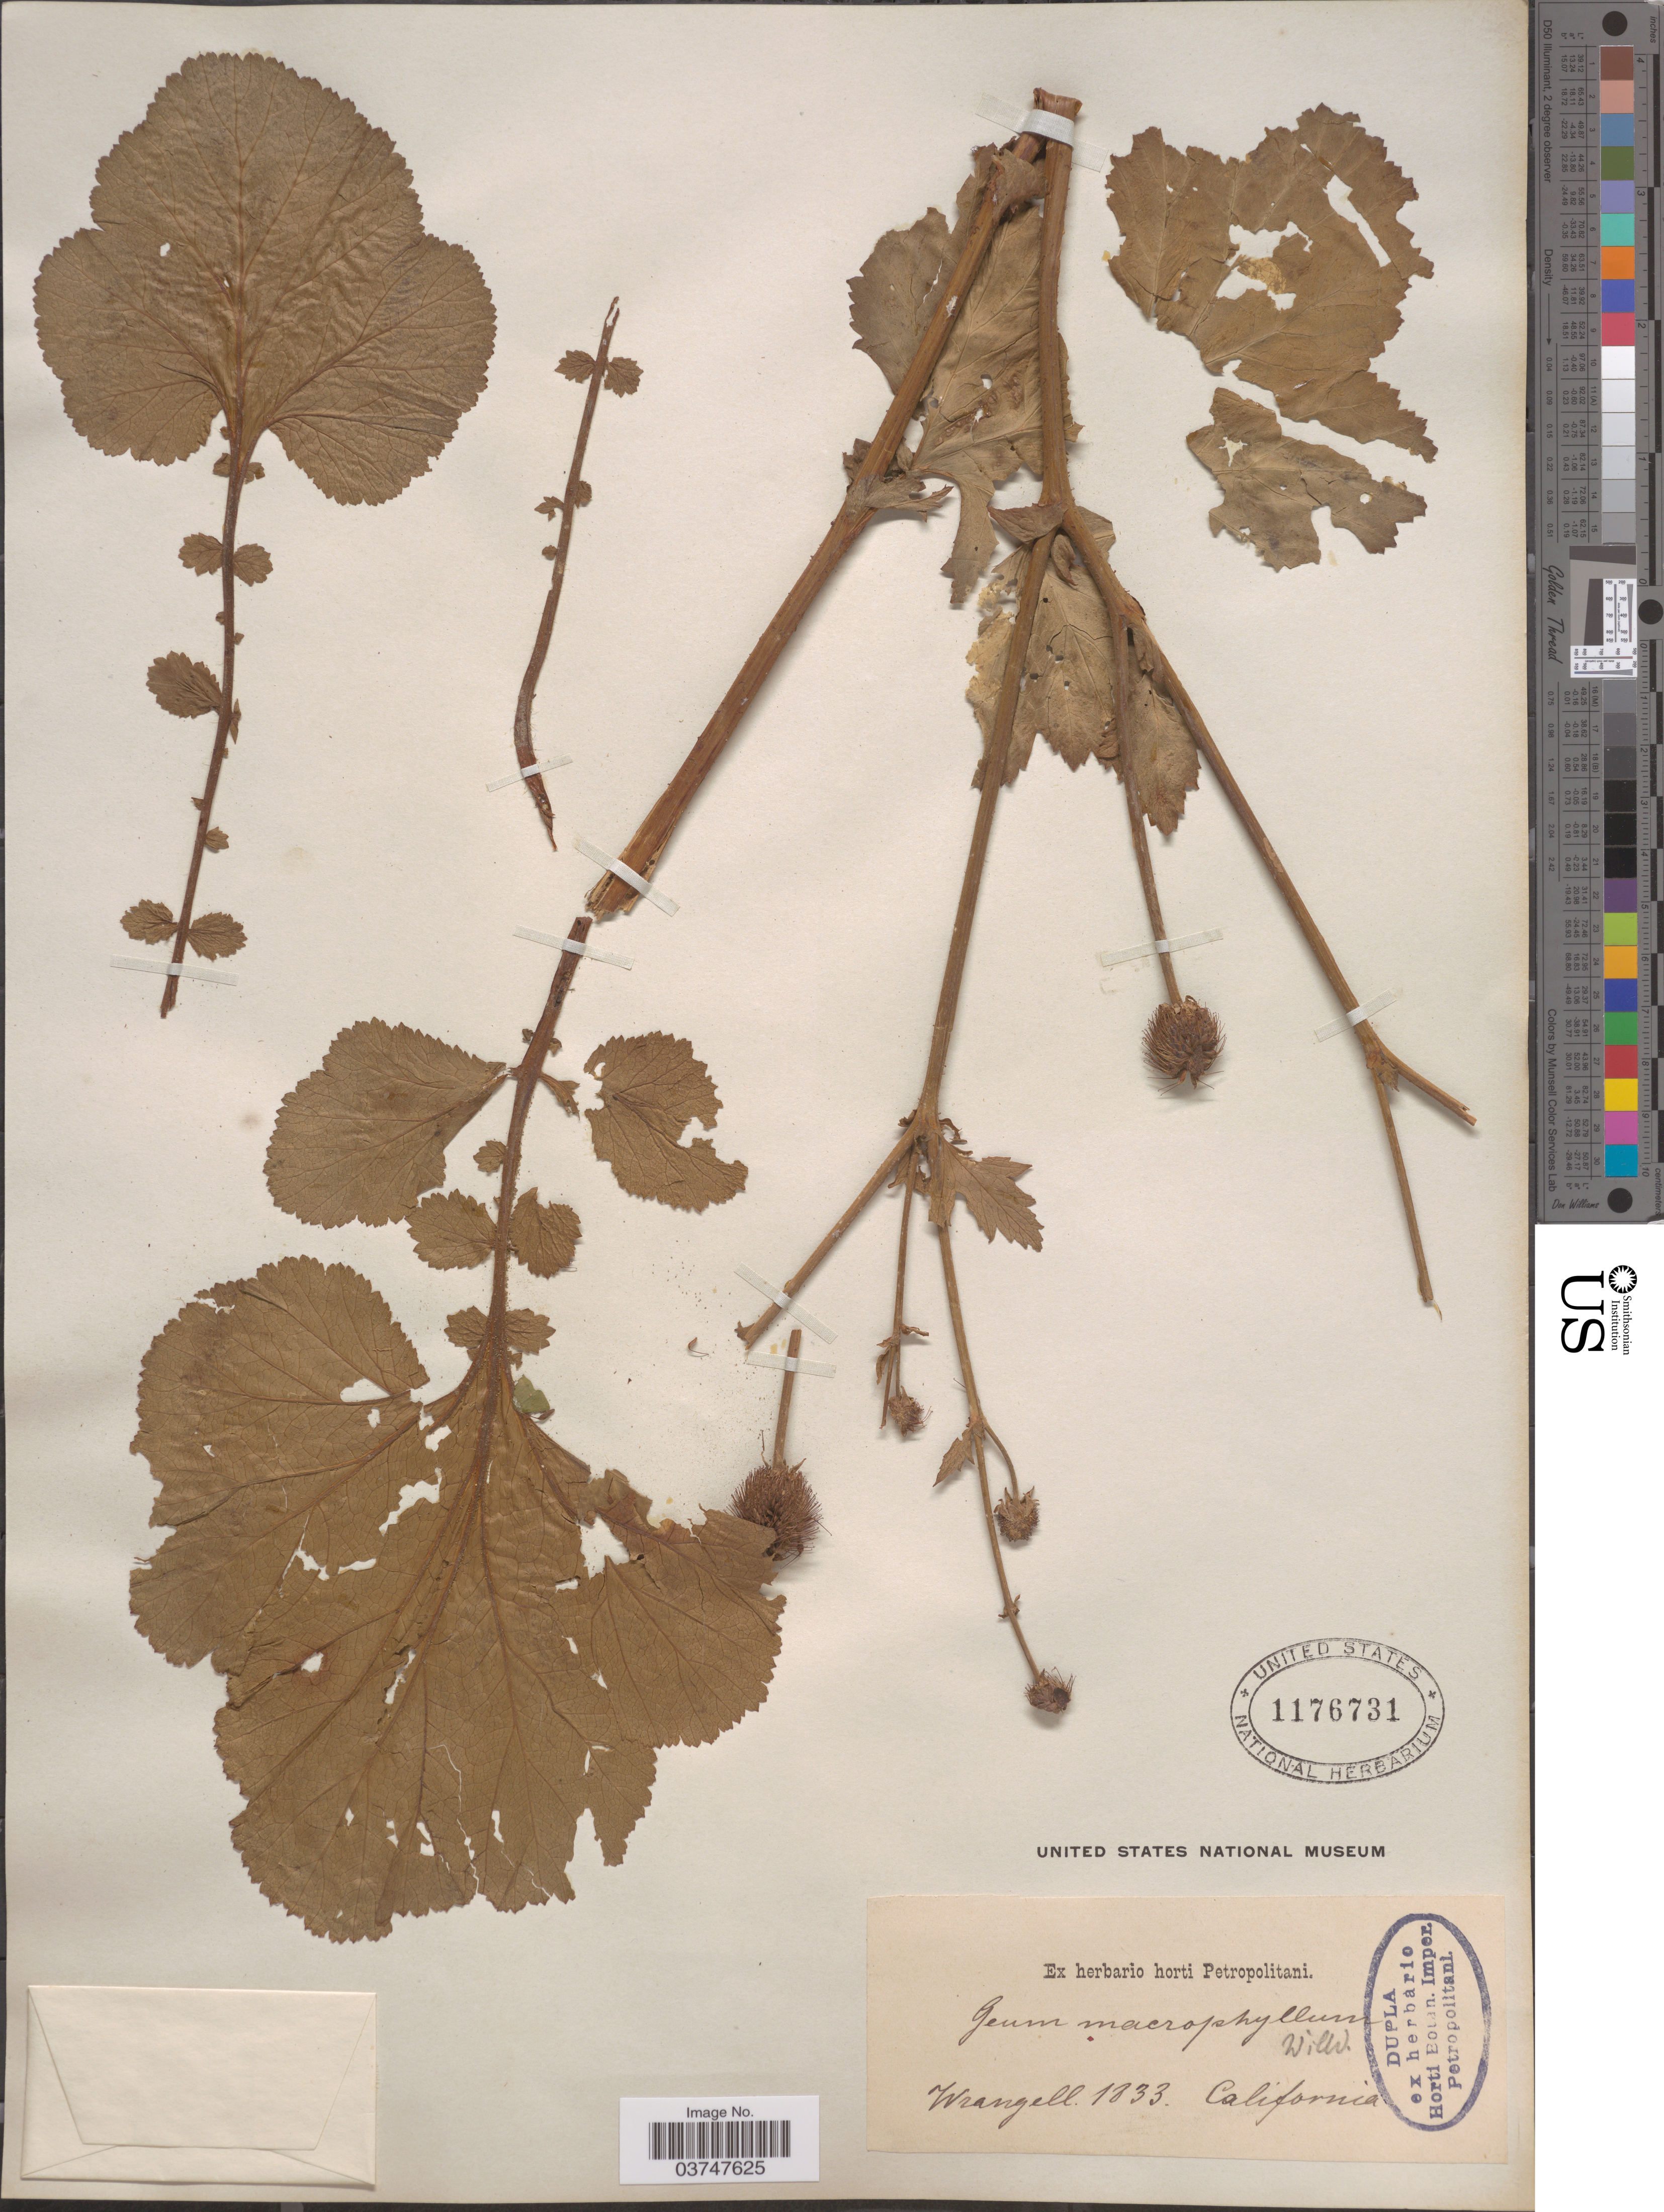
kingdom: Plantae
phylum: Tracheophyta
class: Magnoliopsida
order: Rosales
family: Rosaceae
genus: Geum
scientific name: Geum macrophyllum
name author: Willd.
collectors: Wrangell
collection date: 1833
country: United States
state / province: California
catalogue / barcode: US 1176731